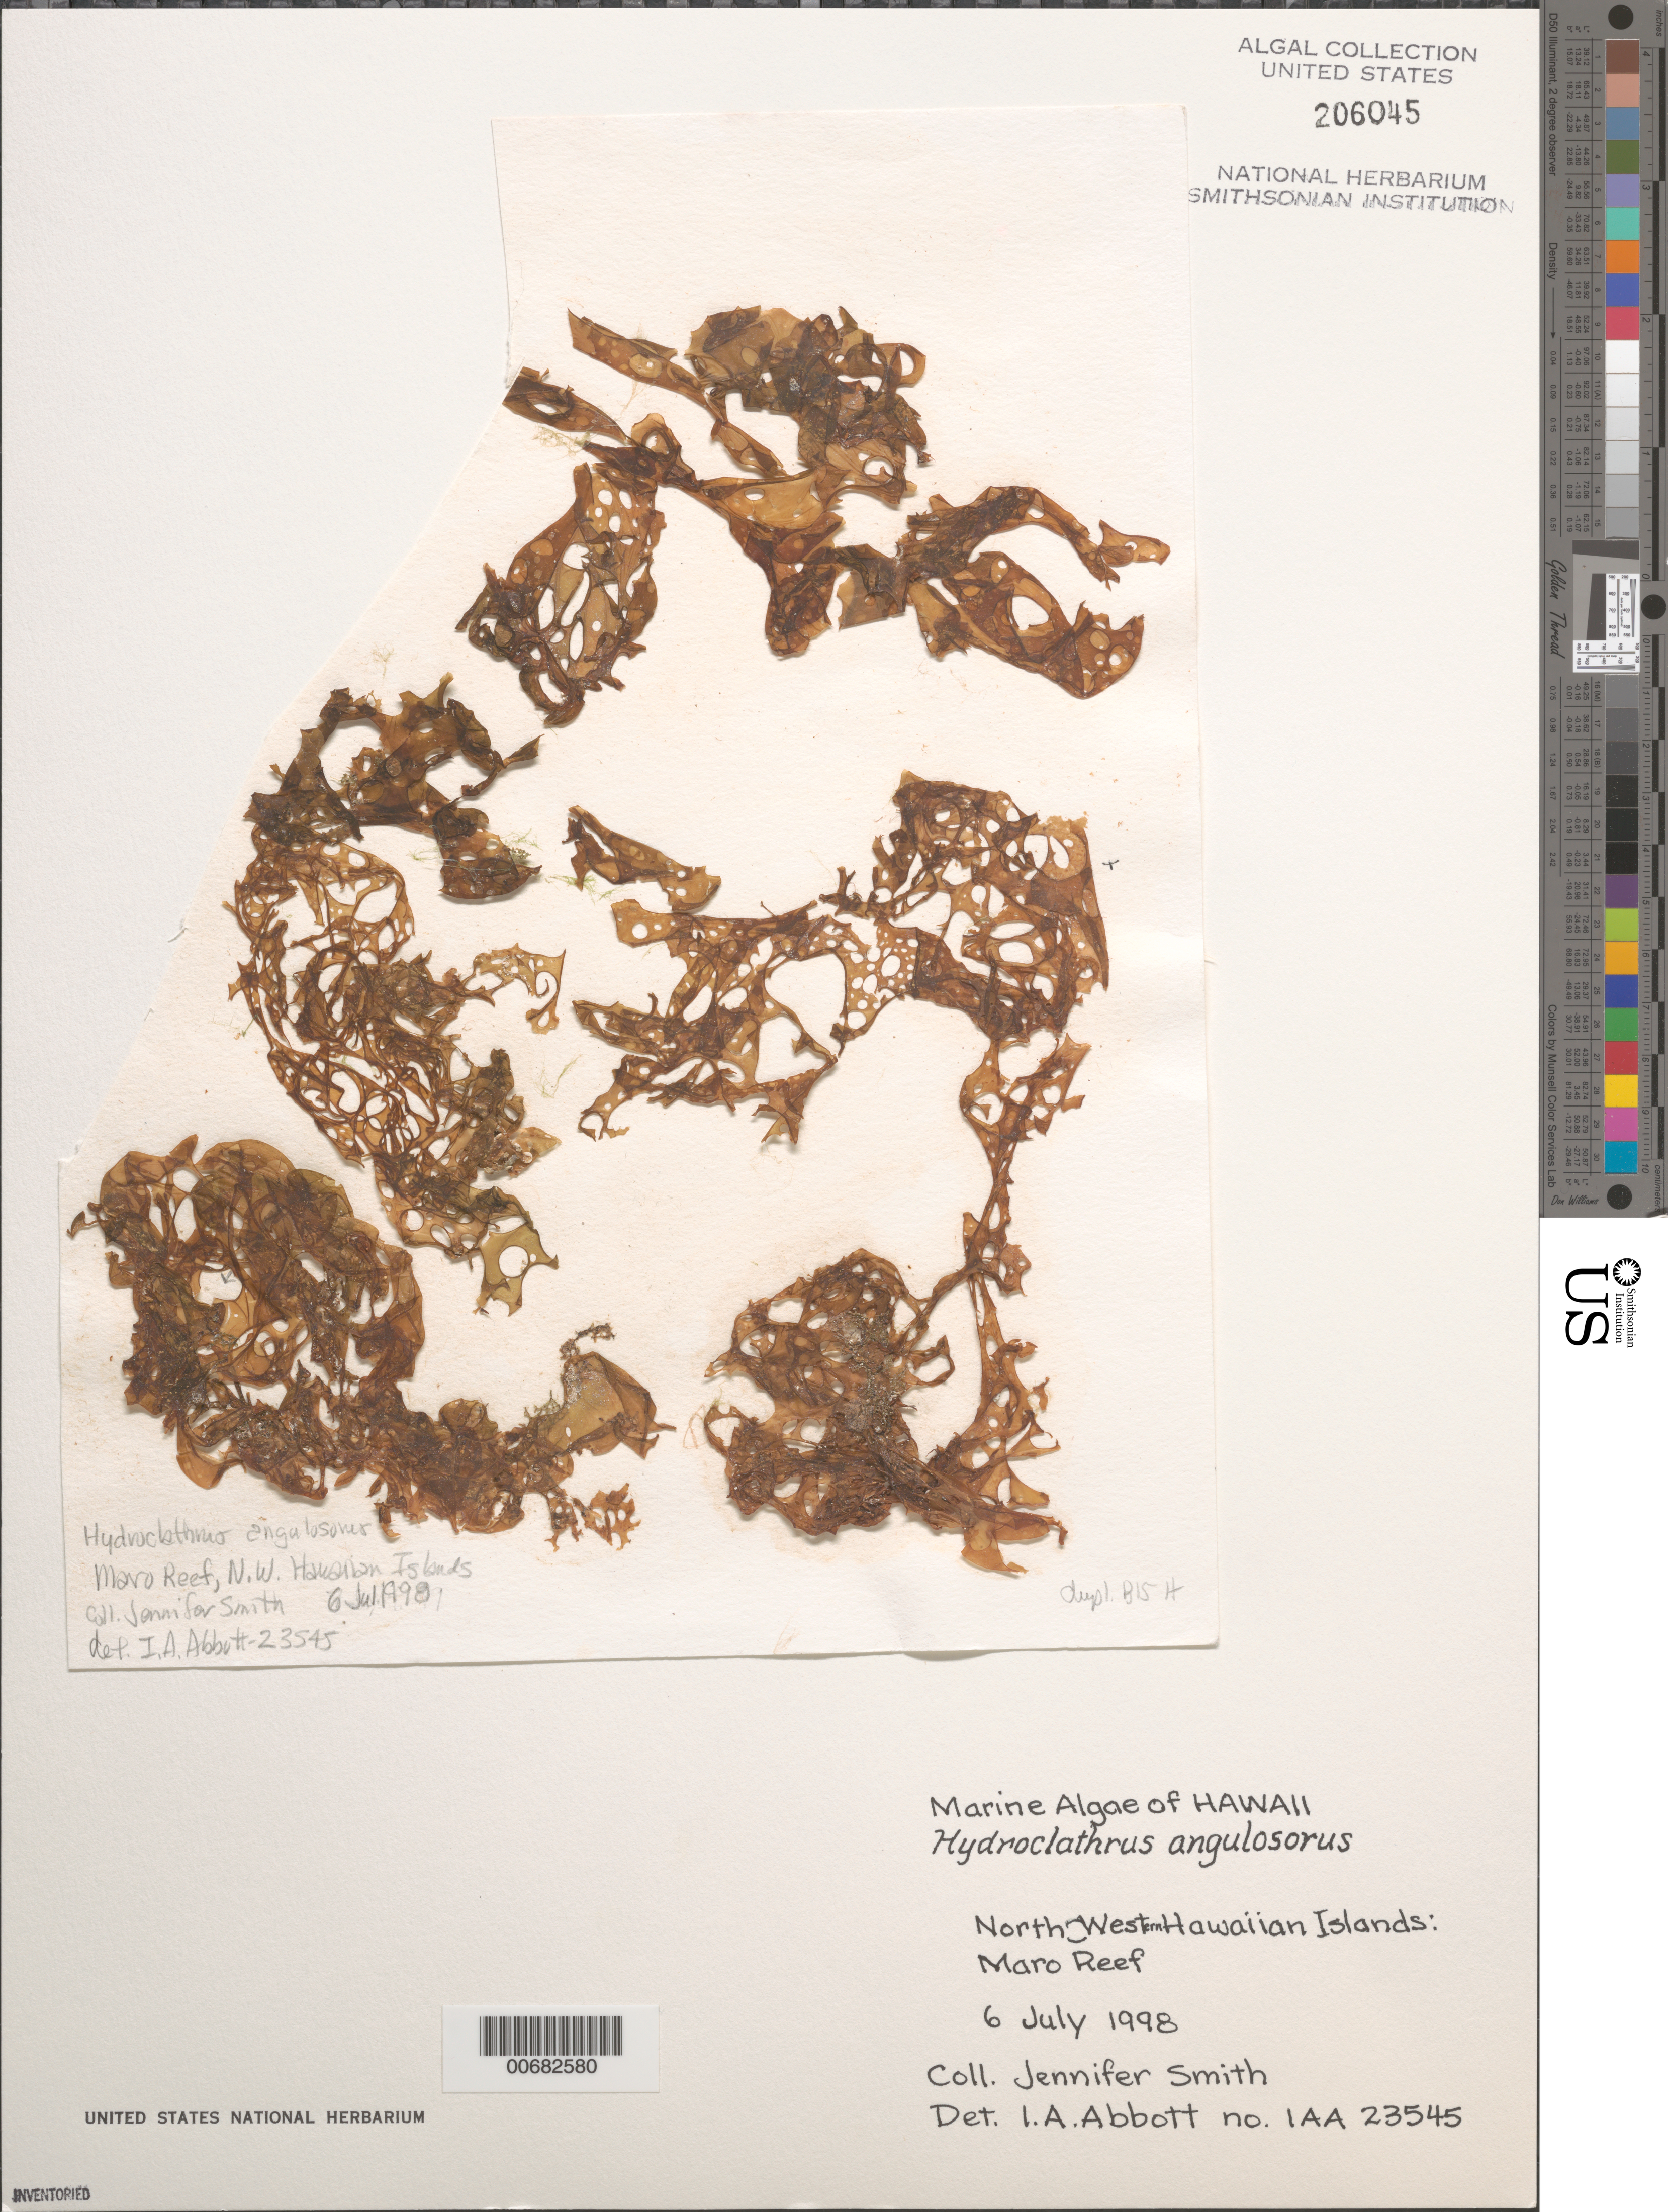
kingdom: Chromista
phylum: Ochrophyta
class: Phaeophyceae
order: Scytosiphonales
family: Scytosiphonaceae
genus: Hydroclathrus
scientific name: Hydroclathrus angulosorus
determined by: Abbott, Isabella A.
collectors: J. Smith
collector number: IAA 23545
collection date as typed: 06 Jul 1998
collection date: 1998-07-06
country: United States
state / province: Hawaii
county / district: Honolulu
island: Maro Reef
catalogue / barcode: US 206045